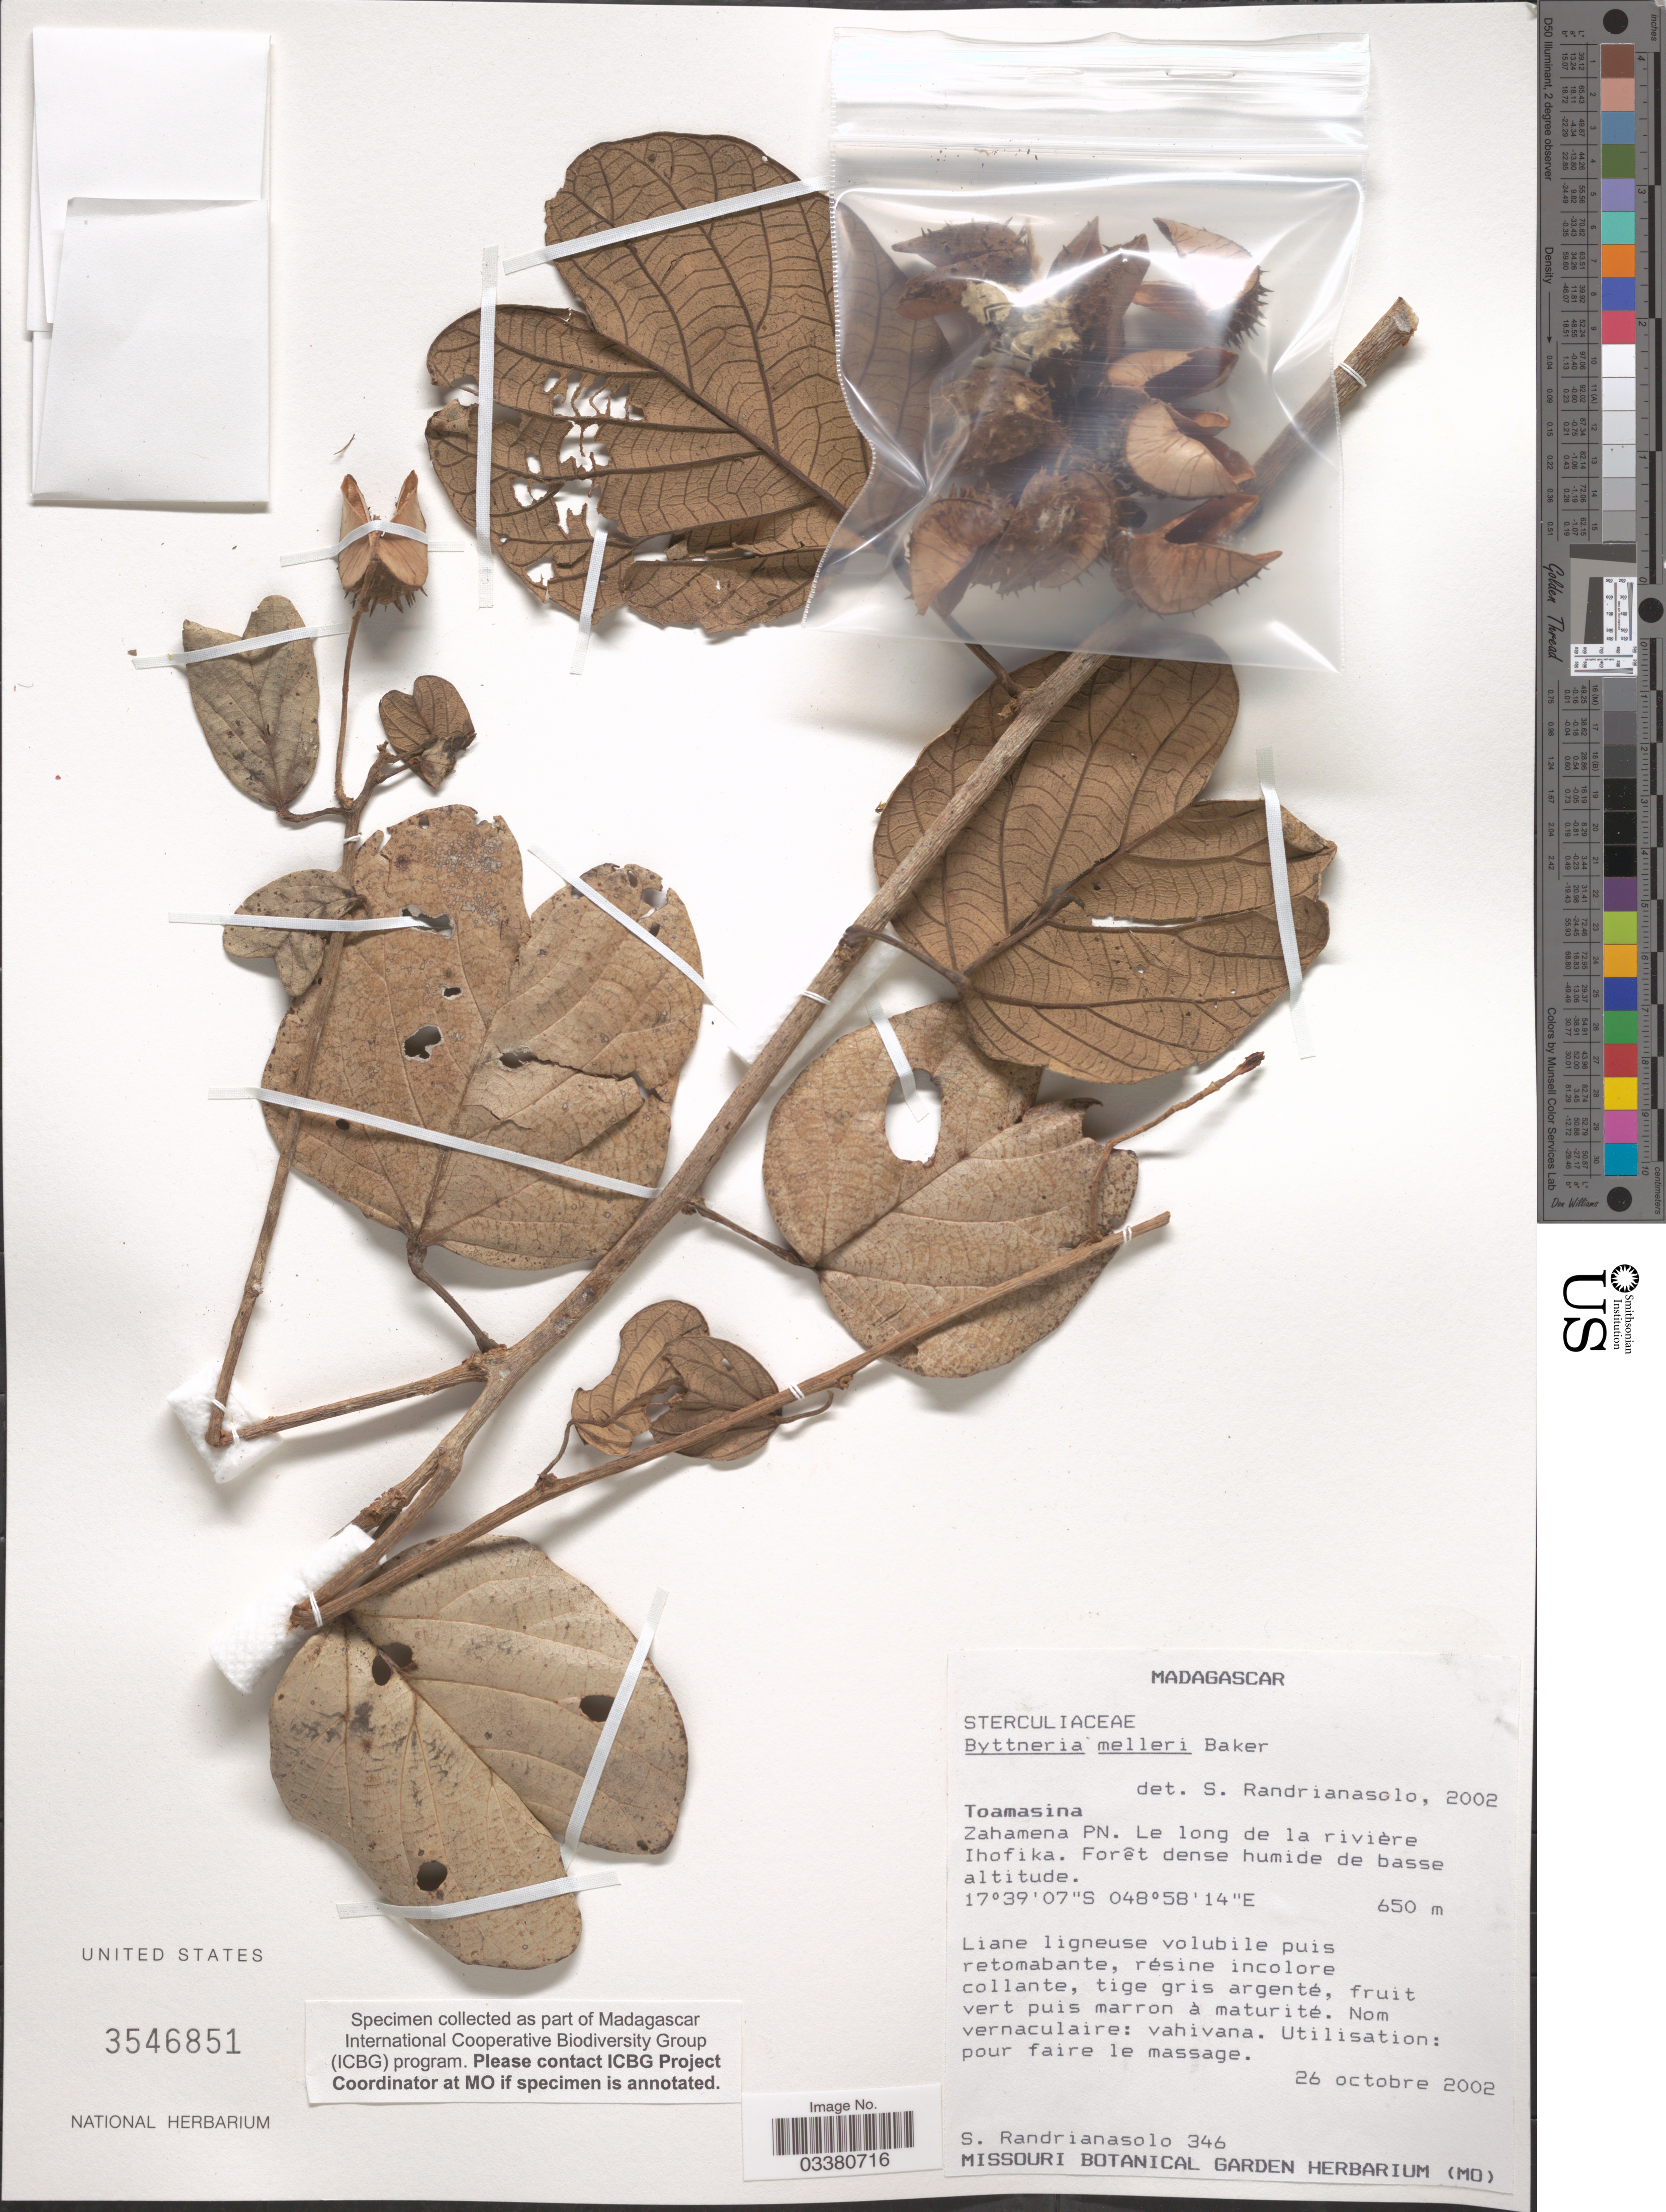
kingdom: Plantae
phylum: Tracheophyta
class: Magnoliopsida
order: Malvales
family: Malvaceae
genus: Byttneria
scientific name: Byttneria melleri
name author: Baker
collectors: A. Randrianasolo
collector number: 346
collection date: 2002-10-26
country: Madagascar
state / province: Analanjirofo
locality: Zahamena PN. Le Long de la rivière Ihofika.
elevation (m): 650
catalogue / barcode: US 3546851